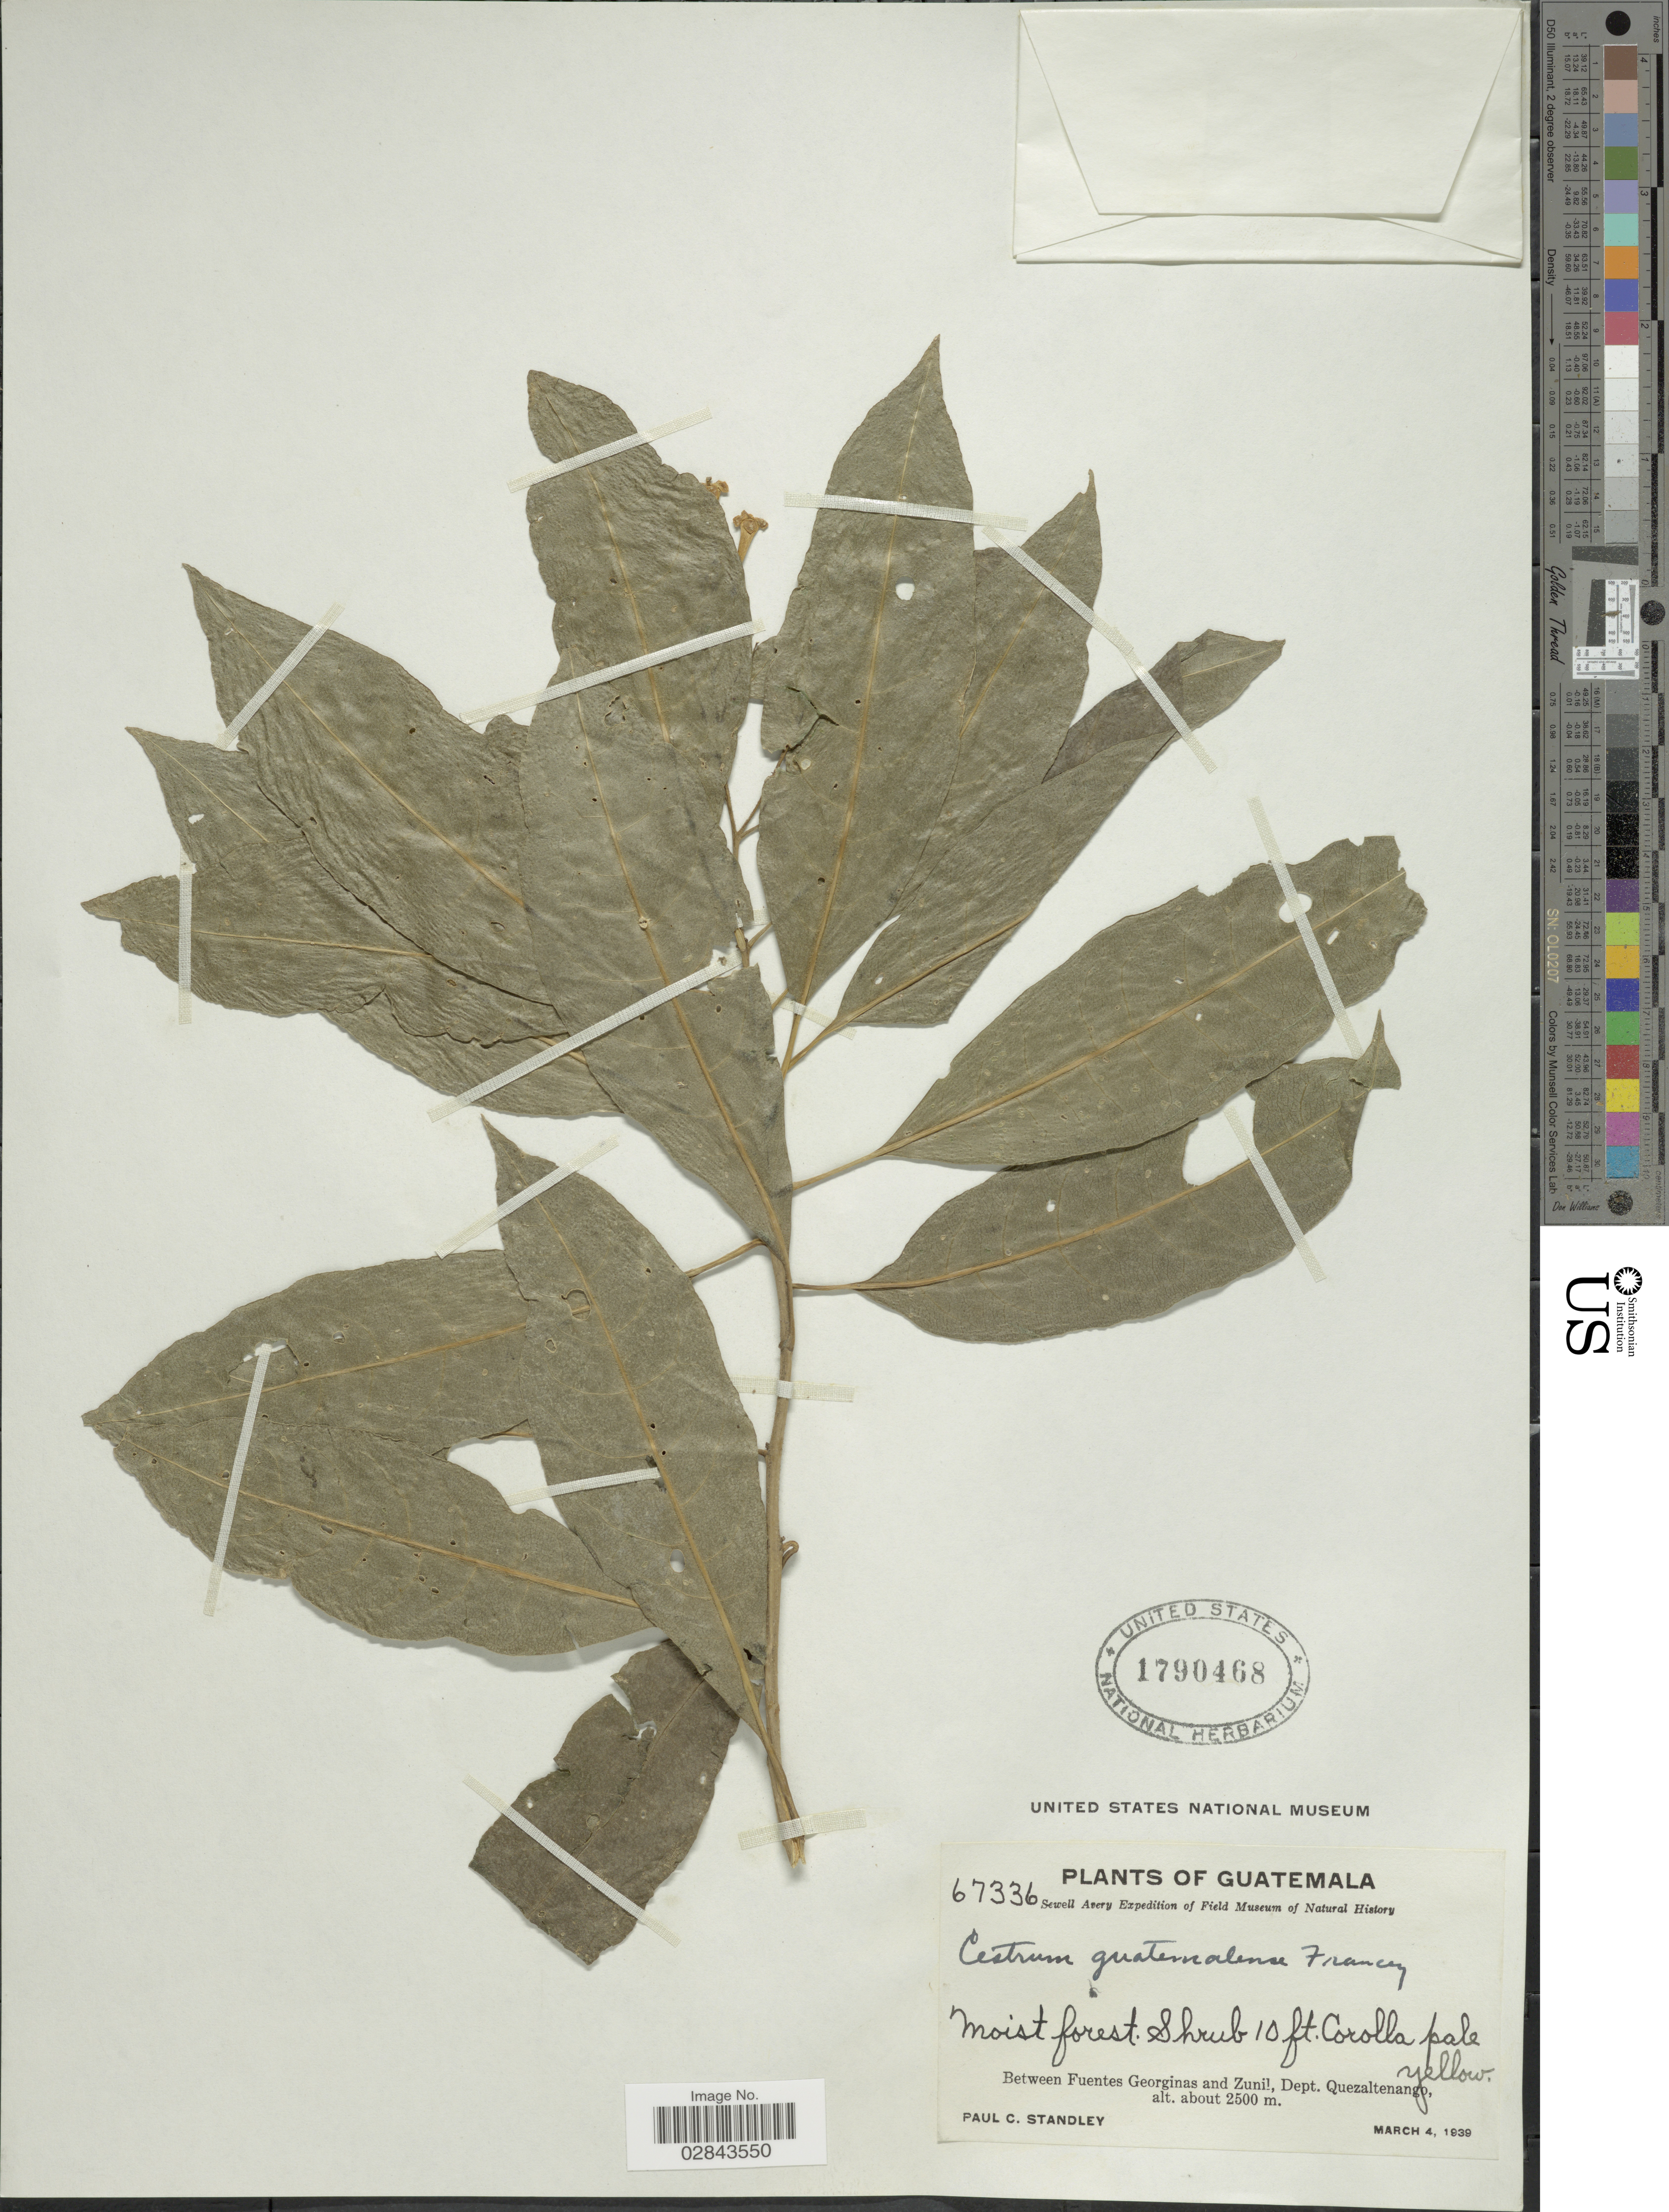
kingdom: Plantae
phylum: Tracheophyta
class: Magnoliopsida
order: Solanales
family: Solanaceae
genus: Cestrum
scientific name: Cestrum guatemalense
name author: Francey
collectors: P. C. Standley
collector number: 67336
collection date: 1939-03-04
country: Guatemala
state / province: Quetzaltenango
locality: Between Fuentes Georginas and Zunil, Dept. Quezaltenango.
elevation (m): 2500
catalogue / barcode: US 1790468